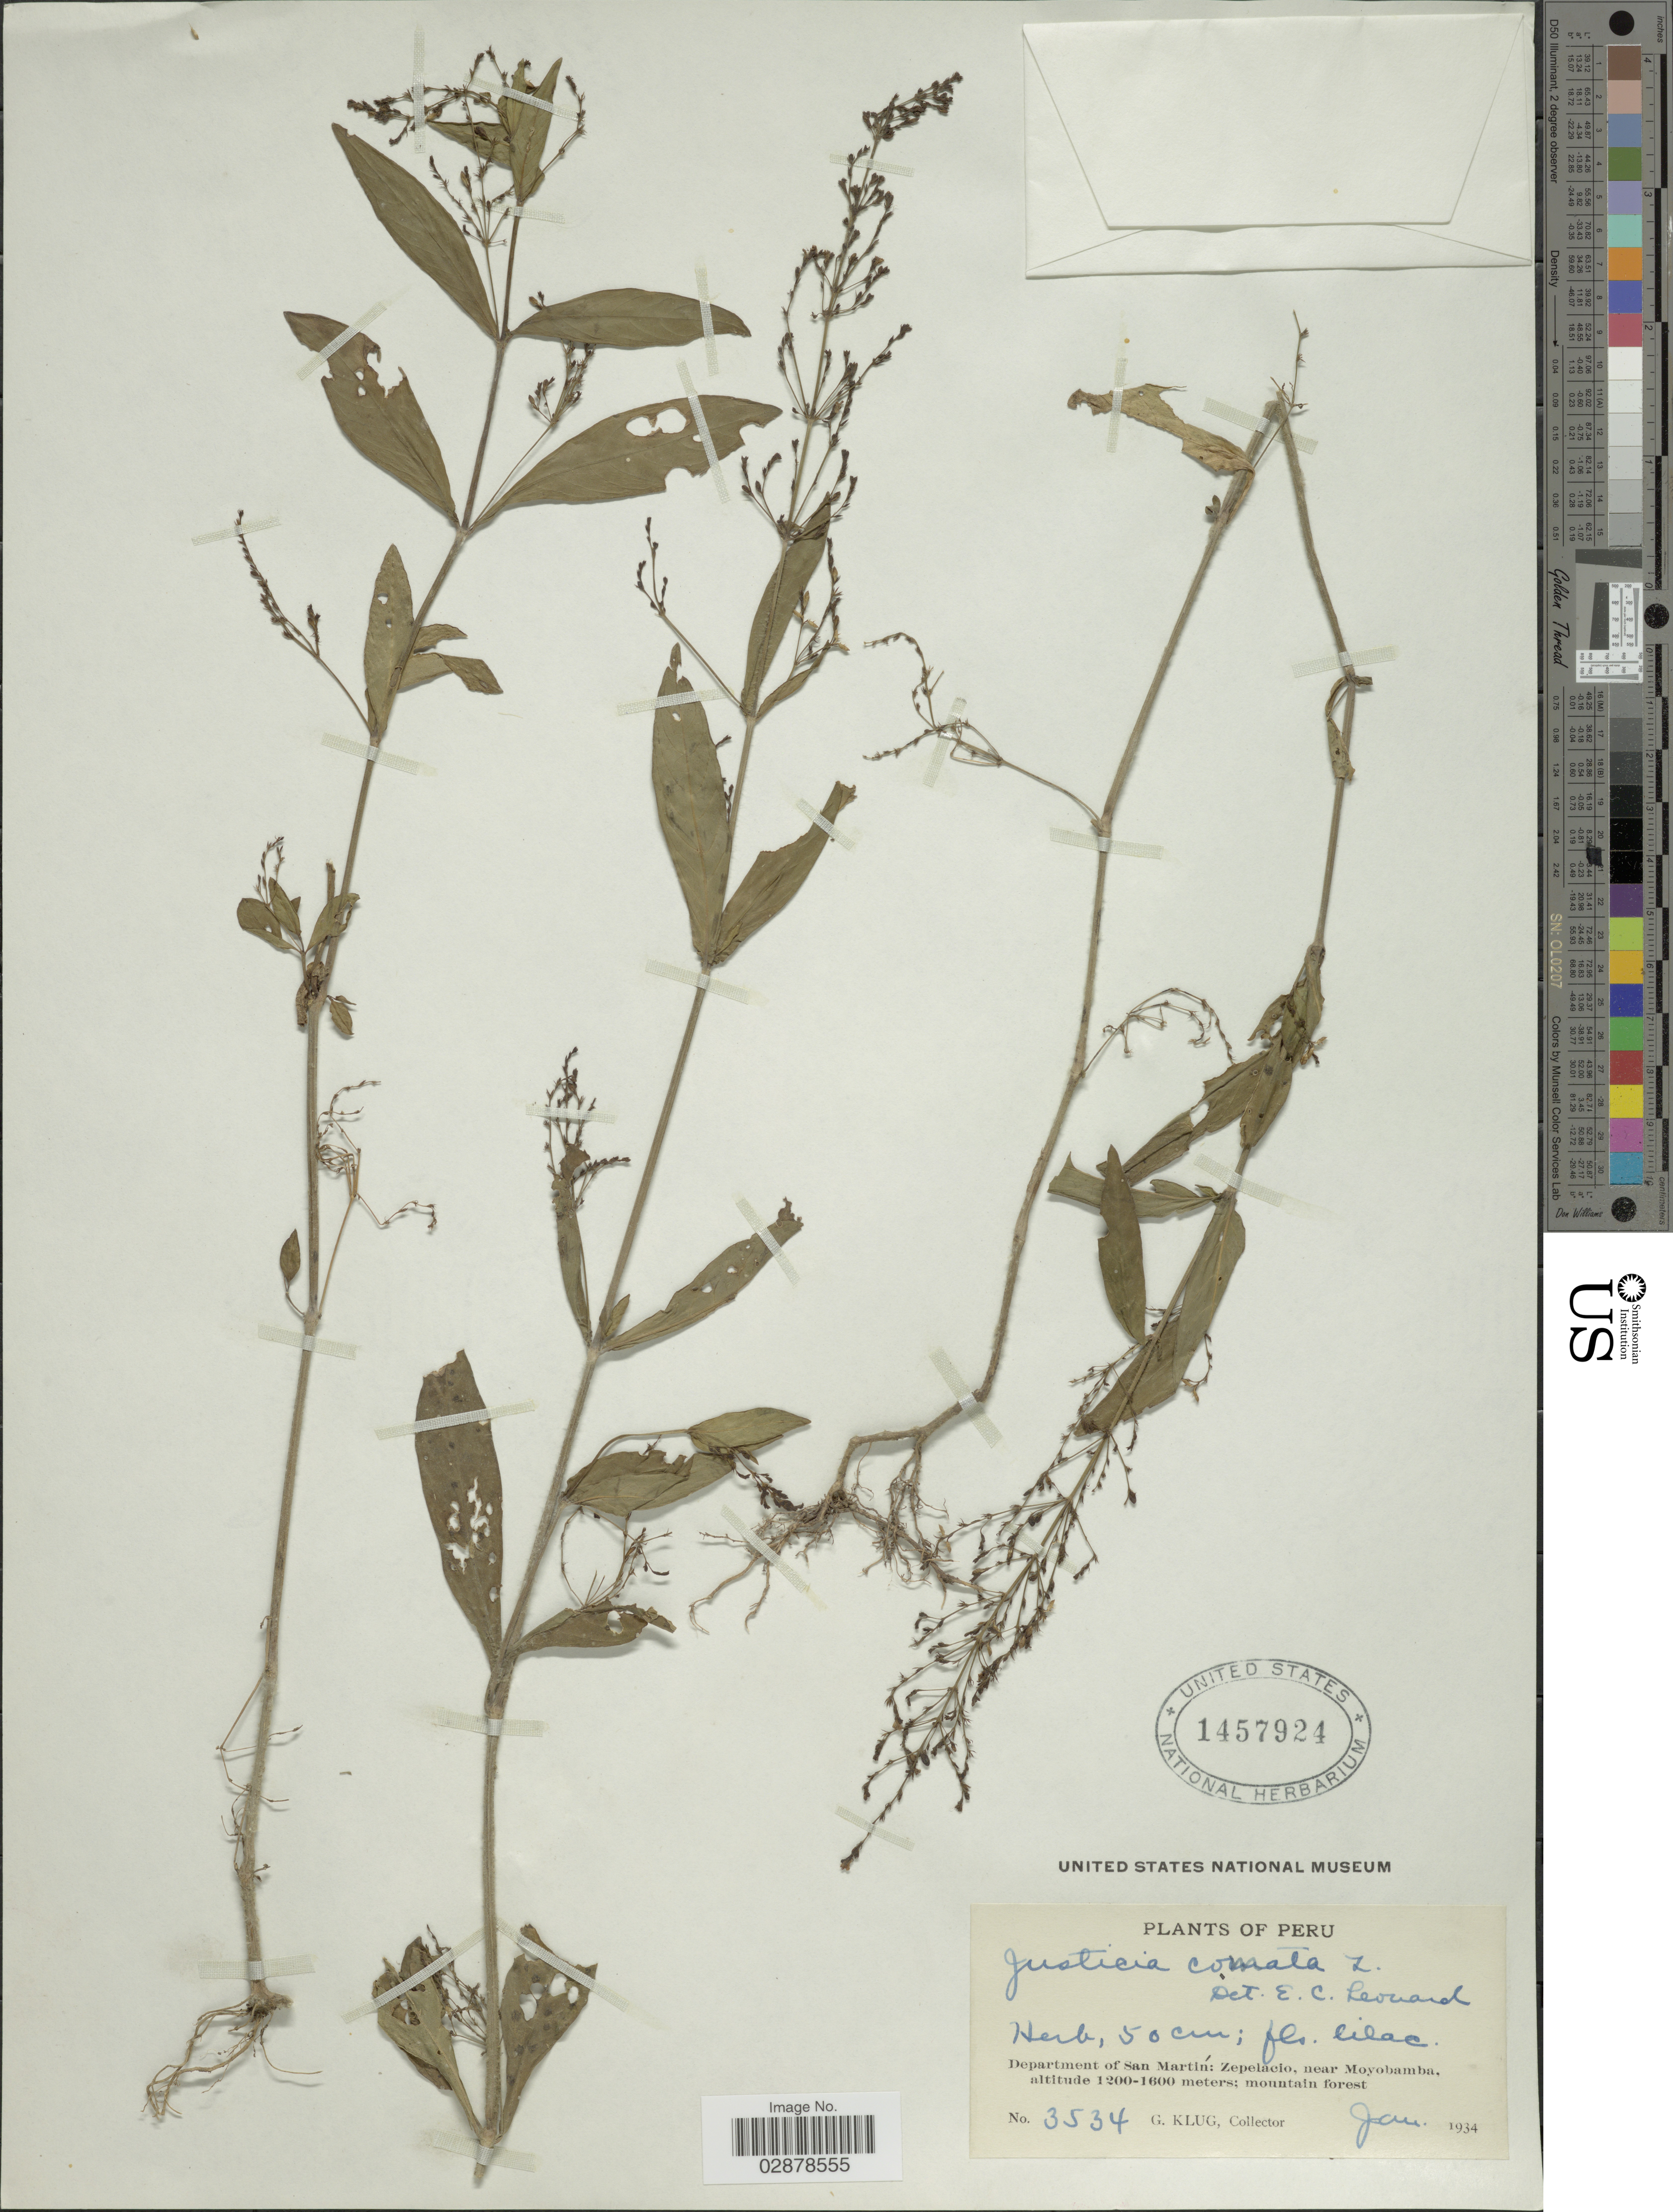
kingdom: Plantae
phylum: Tracheophyta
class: Magnoliopsida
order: Lamiales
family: Acanthaceae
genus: Justicia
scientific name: Justicia comata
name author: (L.) Lam.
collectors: G. Klug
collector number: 3534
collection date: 1934-01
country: Peru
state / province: San Martín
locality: Department of San Martín: Zepelacio, near Moyobamba.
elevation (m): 1200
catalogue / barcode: US 1457924